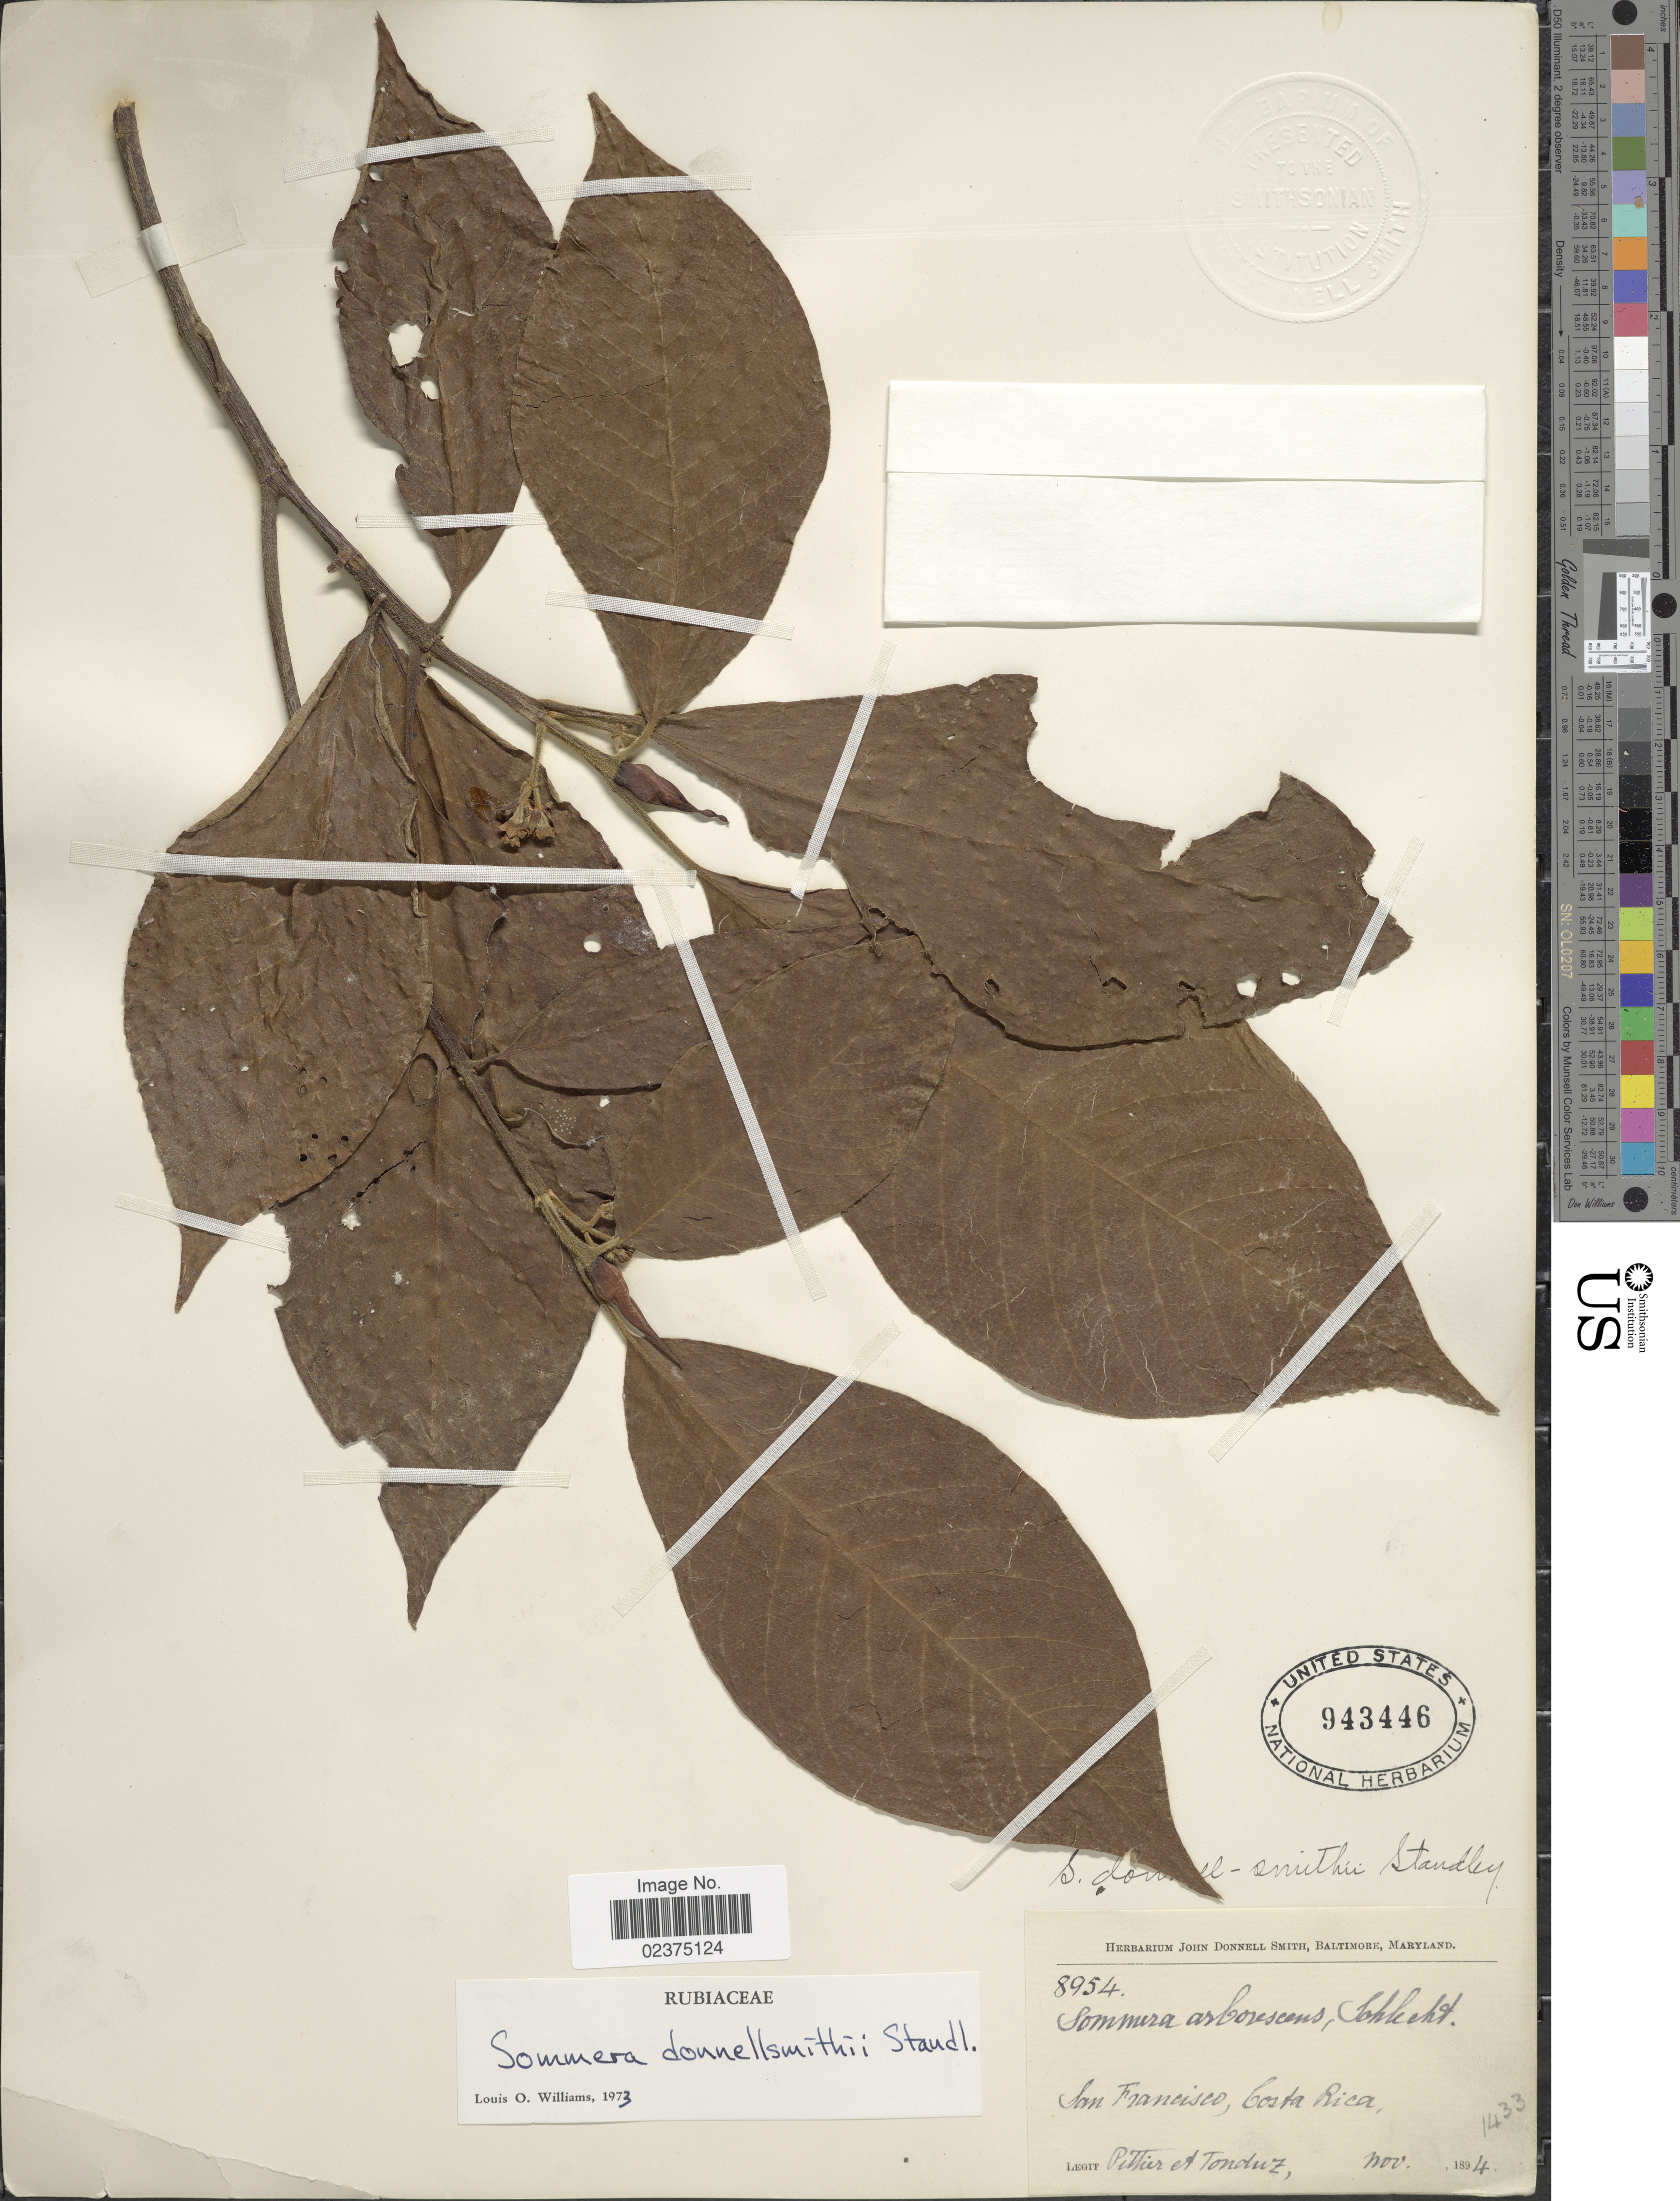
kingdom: Plantae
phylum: Tracheophyta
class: Magnoliopsida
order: Gentianales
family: Rubiaceae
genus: Sommera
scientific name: Sommera donnell-smithii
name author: Standl.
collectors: Pittier, -- & Tonduz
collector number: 8954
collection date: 1894-11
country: Costa Rica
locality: San Francisco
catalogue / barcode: US 943446